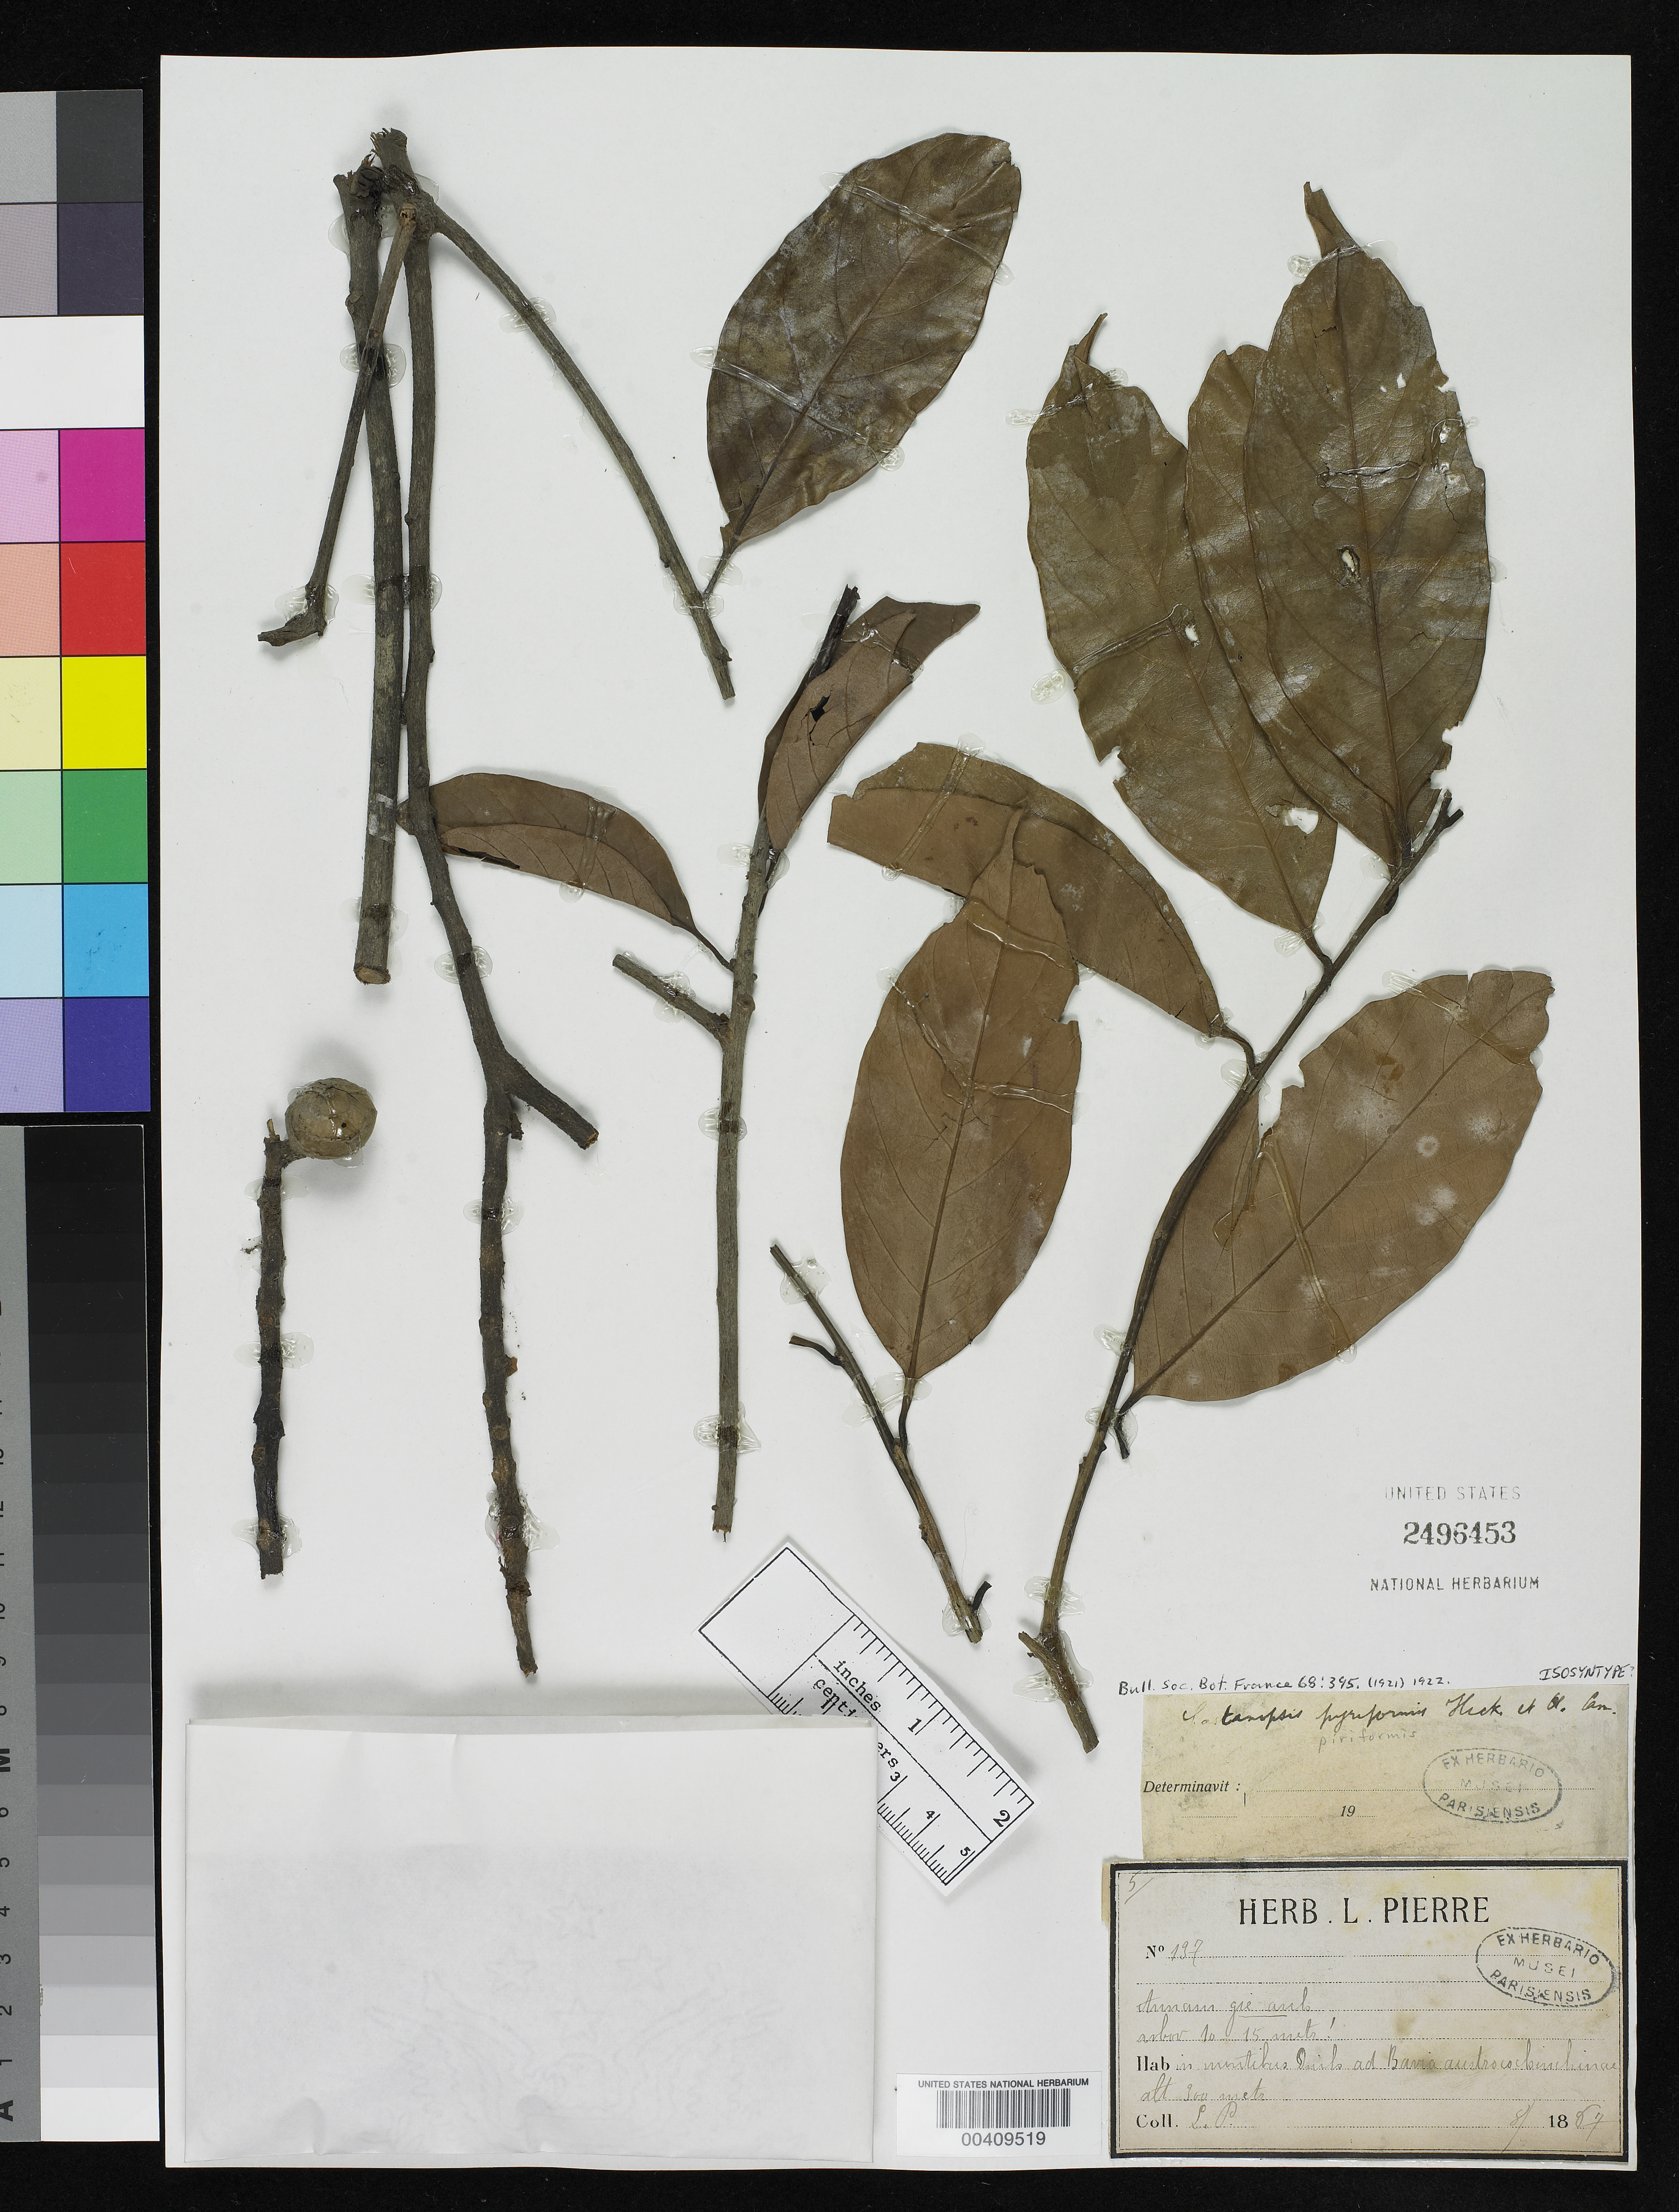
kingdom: Plantae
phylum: Tracheophyta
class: Magnoliopsida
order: Fagales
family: Fagaceae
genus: Castanopsis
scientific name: Castanopsis piriformis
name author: Hickel & A. Camus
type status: Possible Isosyntype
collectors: J. Pierre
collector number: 137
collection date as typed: Aug 1887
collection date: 1887-08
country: Vietnam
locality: Bavia austro Cochinchinae.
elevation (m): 300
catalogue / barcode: US 2496453